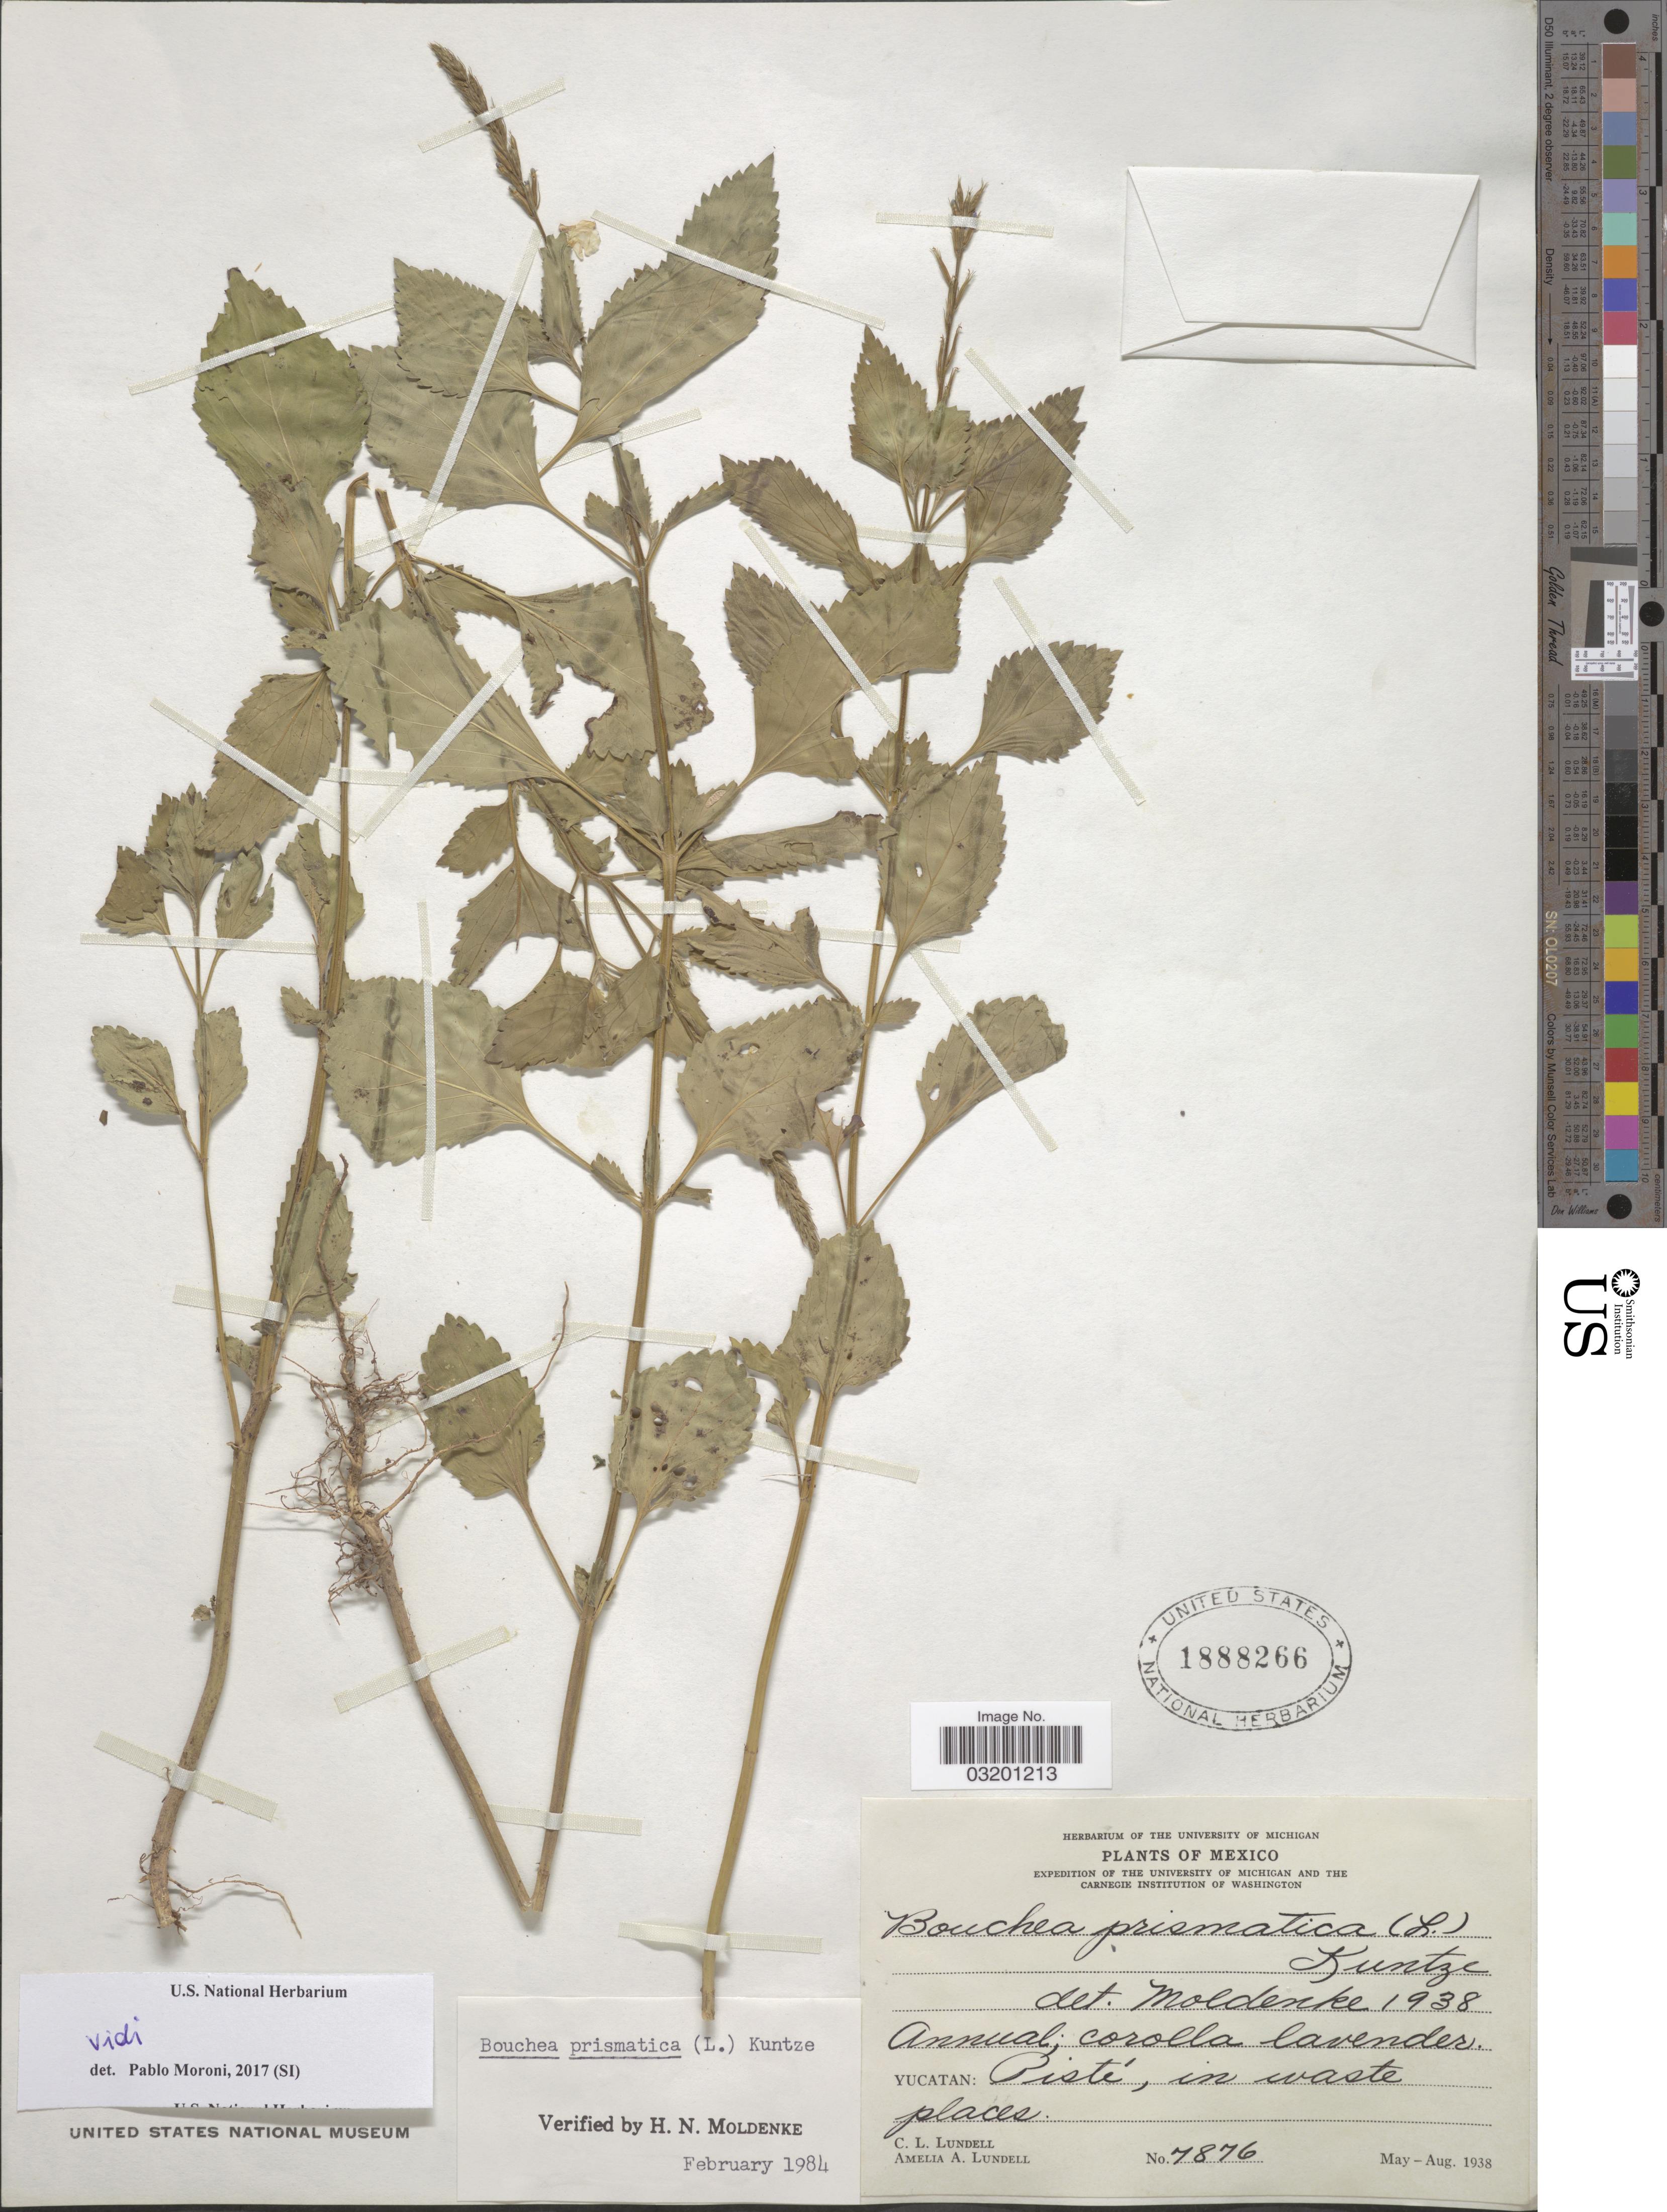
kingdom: Plantae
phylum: Tracheophyta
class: Magnoliopsida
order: Lamiales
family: Verbenaceae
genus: Bouchea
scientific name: Bouchea prismatica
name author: (L.) Kuntze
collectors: C. L. Lundell & A. A. Lundell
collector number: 7876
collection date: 1938-05/1938-08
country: Mexico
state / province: Yucatán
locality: Pisté, en waste places.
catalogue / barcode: US 1888266